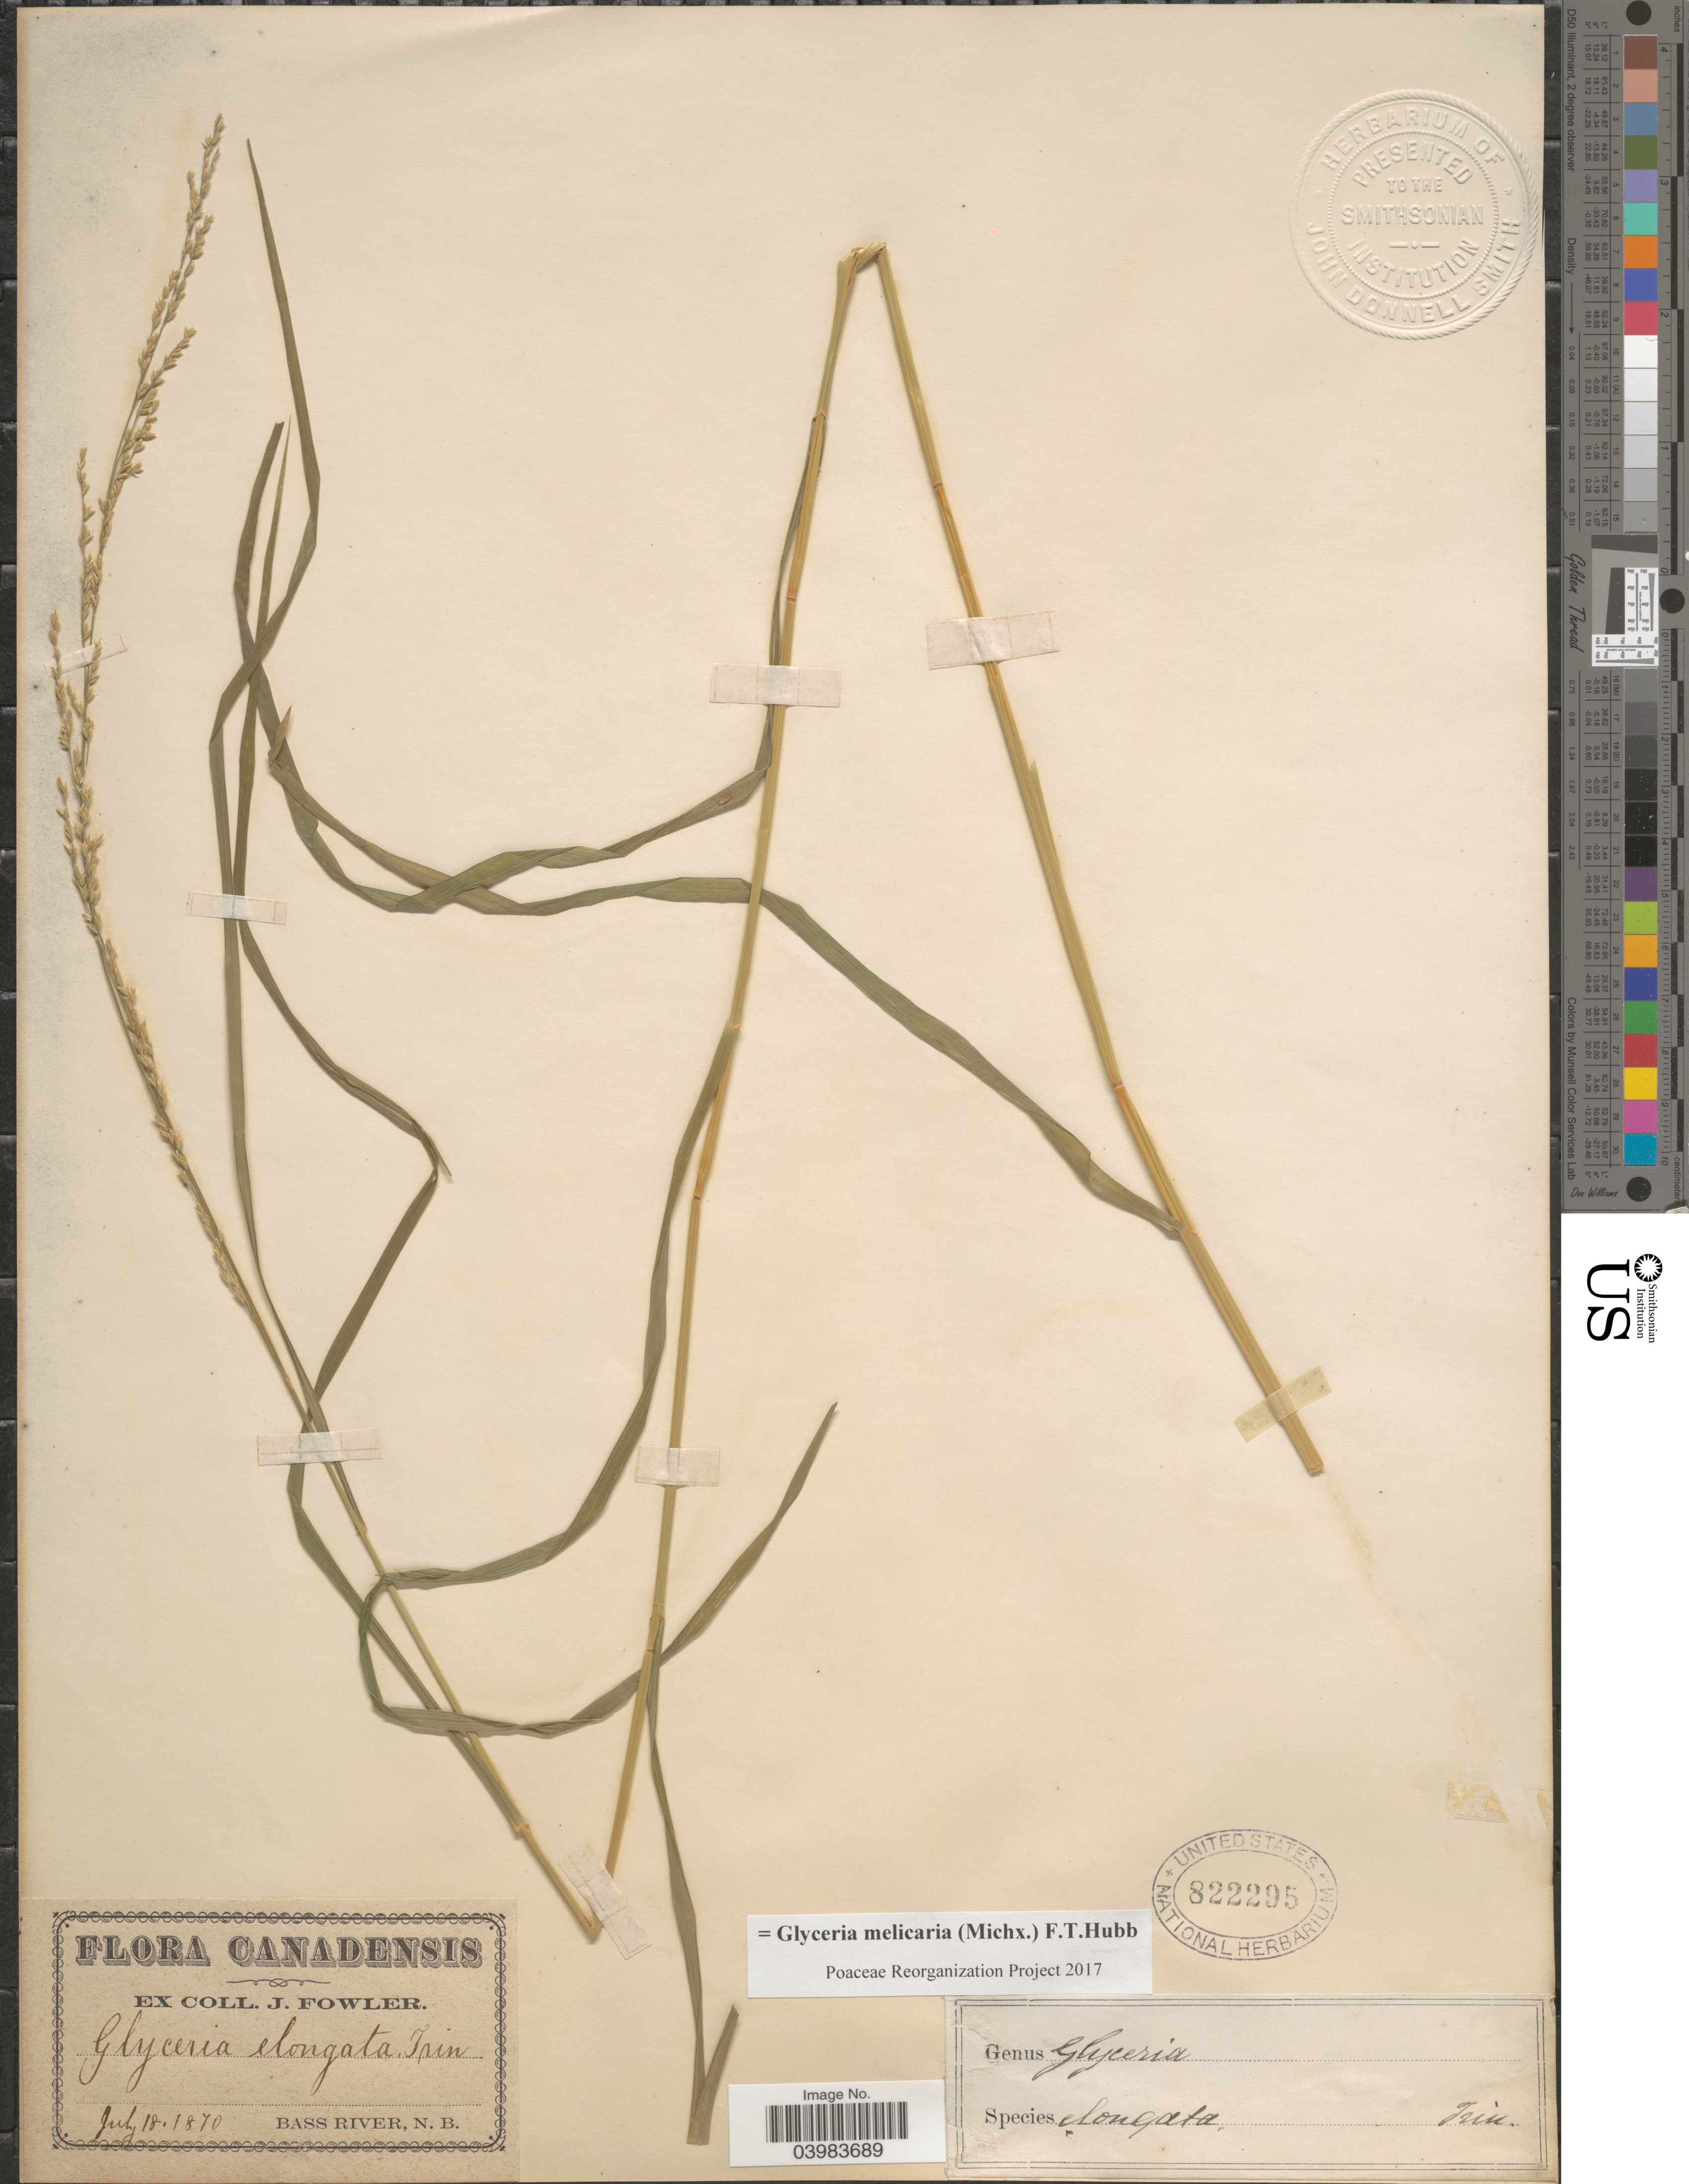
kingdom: Plantae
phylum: Tracheophyta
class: Liliopsida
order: Poales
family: Poaceae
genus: Glyceria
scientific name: Glyceria melicaria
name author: (Michx.) F.T. Hubb.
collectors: J. Fowler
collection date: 1870-07-18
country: Canada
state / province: New Brunswick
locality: Bass River.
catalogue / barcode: US 822295